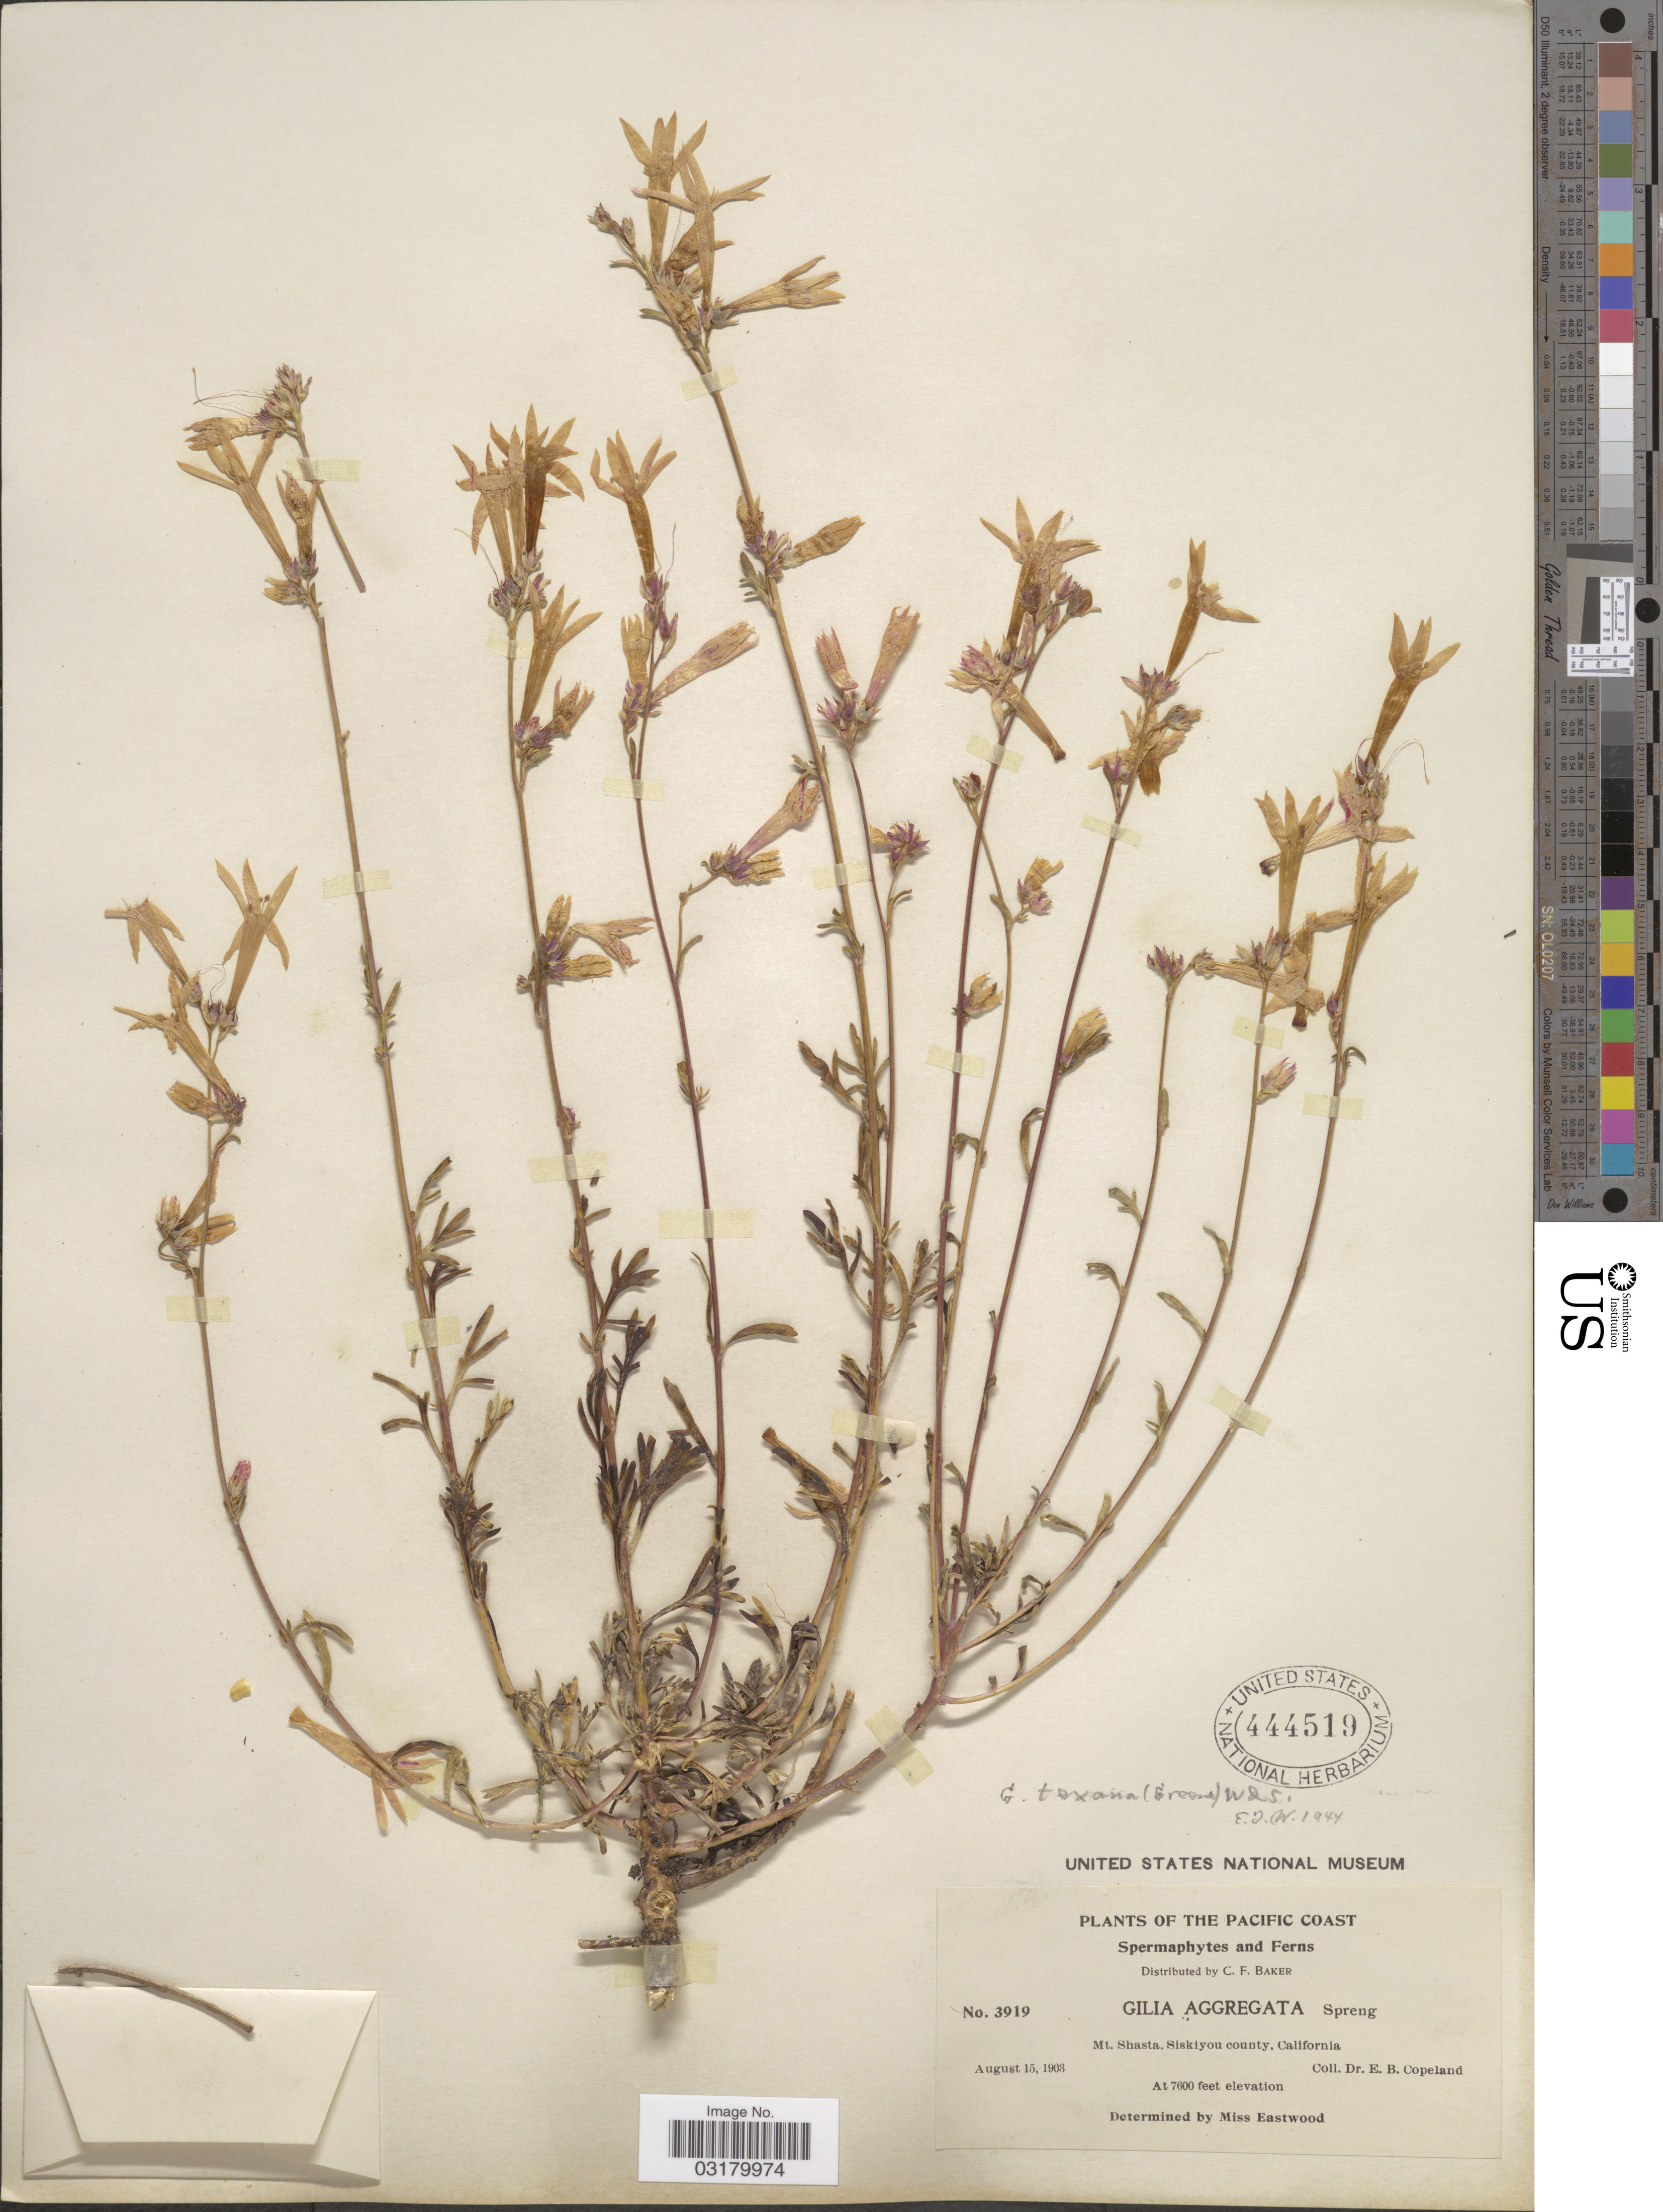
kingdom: Plantae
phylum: Tracheophyta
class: Magnoliopsida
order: Ericales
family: Polemoniaceae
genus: Ipomopsis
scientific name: Ipomopsis aggregata subsp. formosissima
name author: (Greene) Wherry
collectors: E. B. Copeland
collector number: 3919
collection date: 1903-08-15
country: United States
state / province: California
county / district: Siskiyou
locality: Pacific Coast. Mt. Shasta, Siskiyou county.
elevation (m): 2316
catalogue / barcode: US 444519